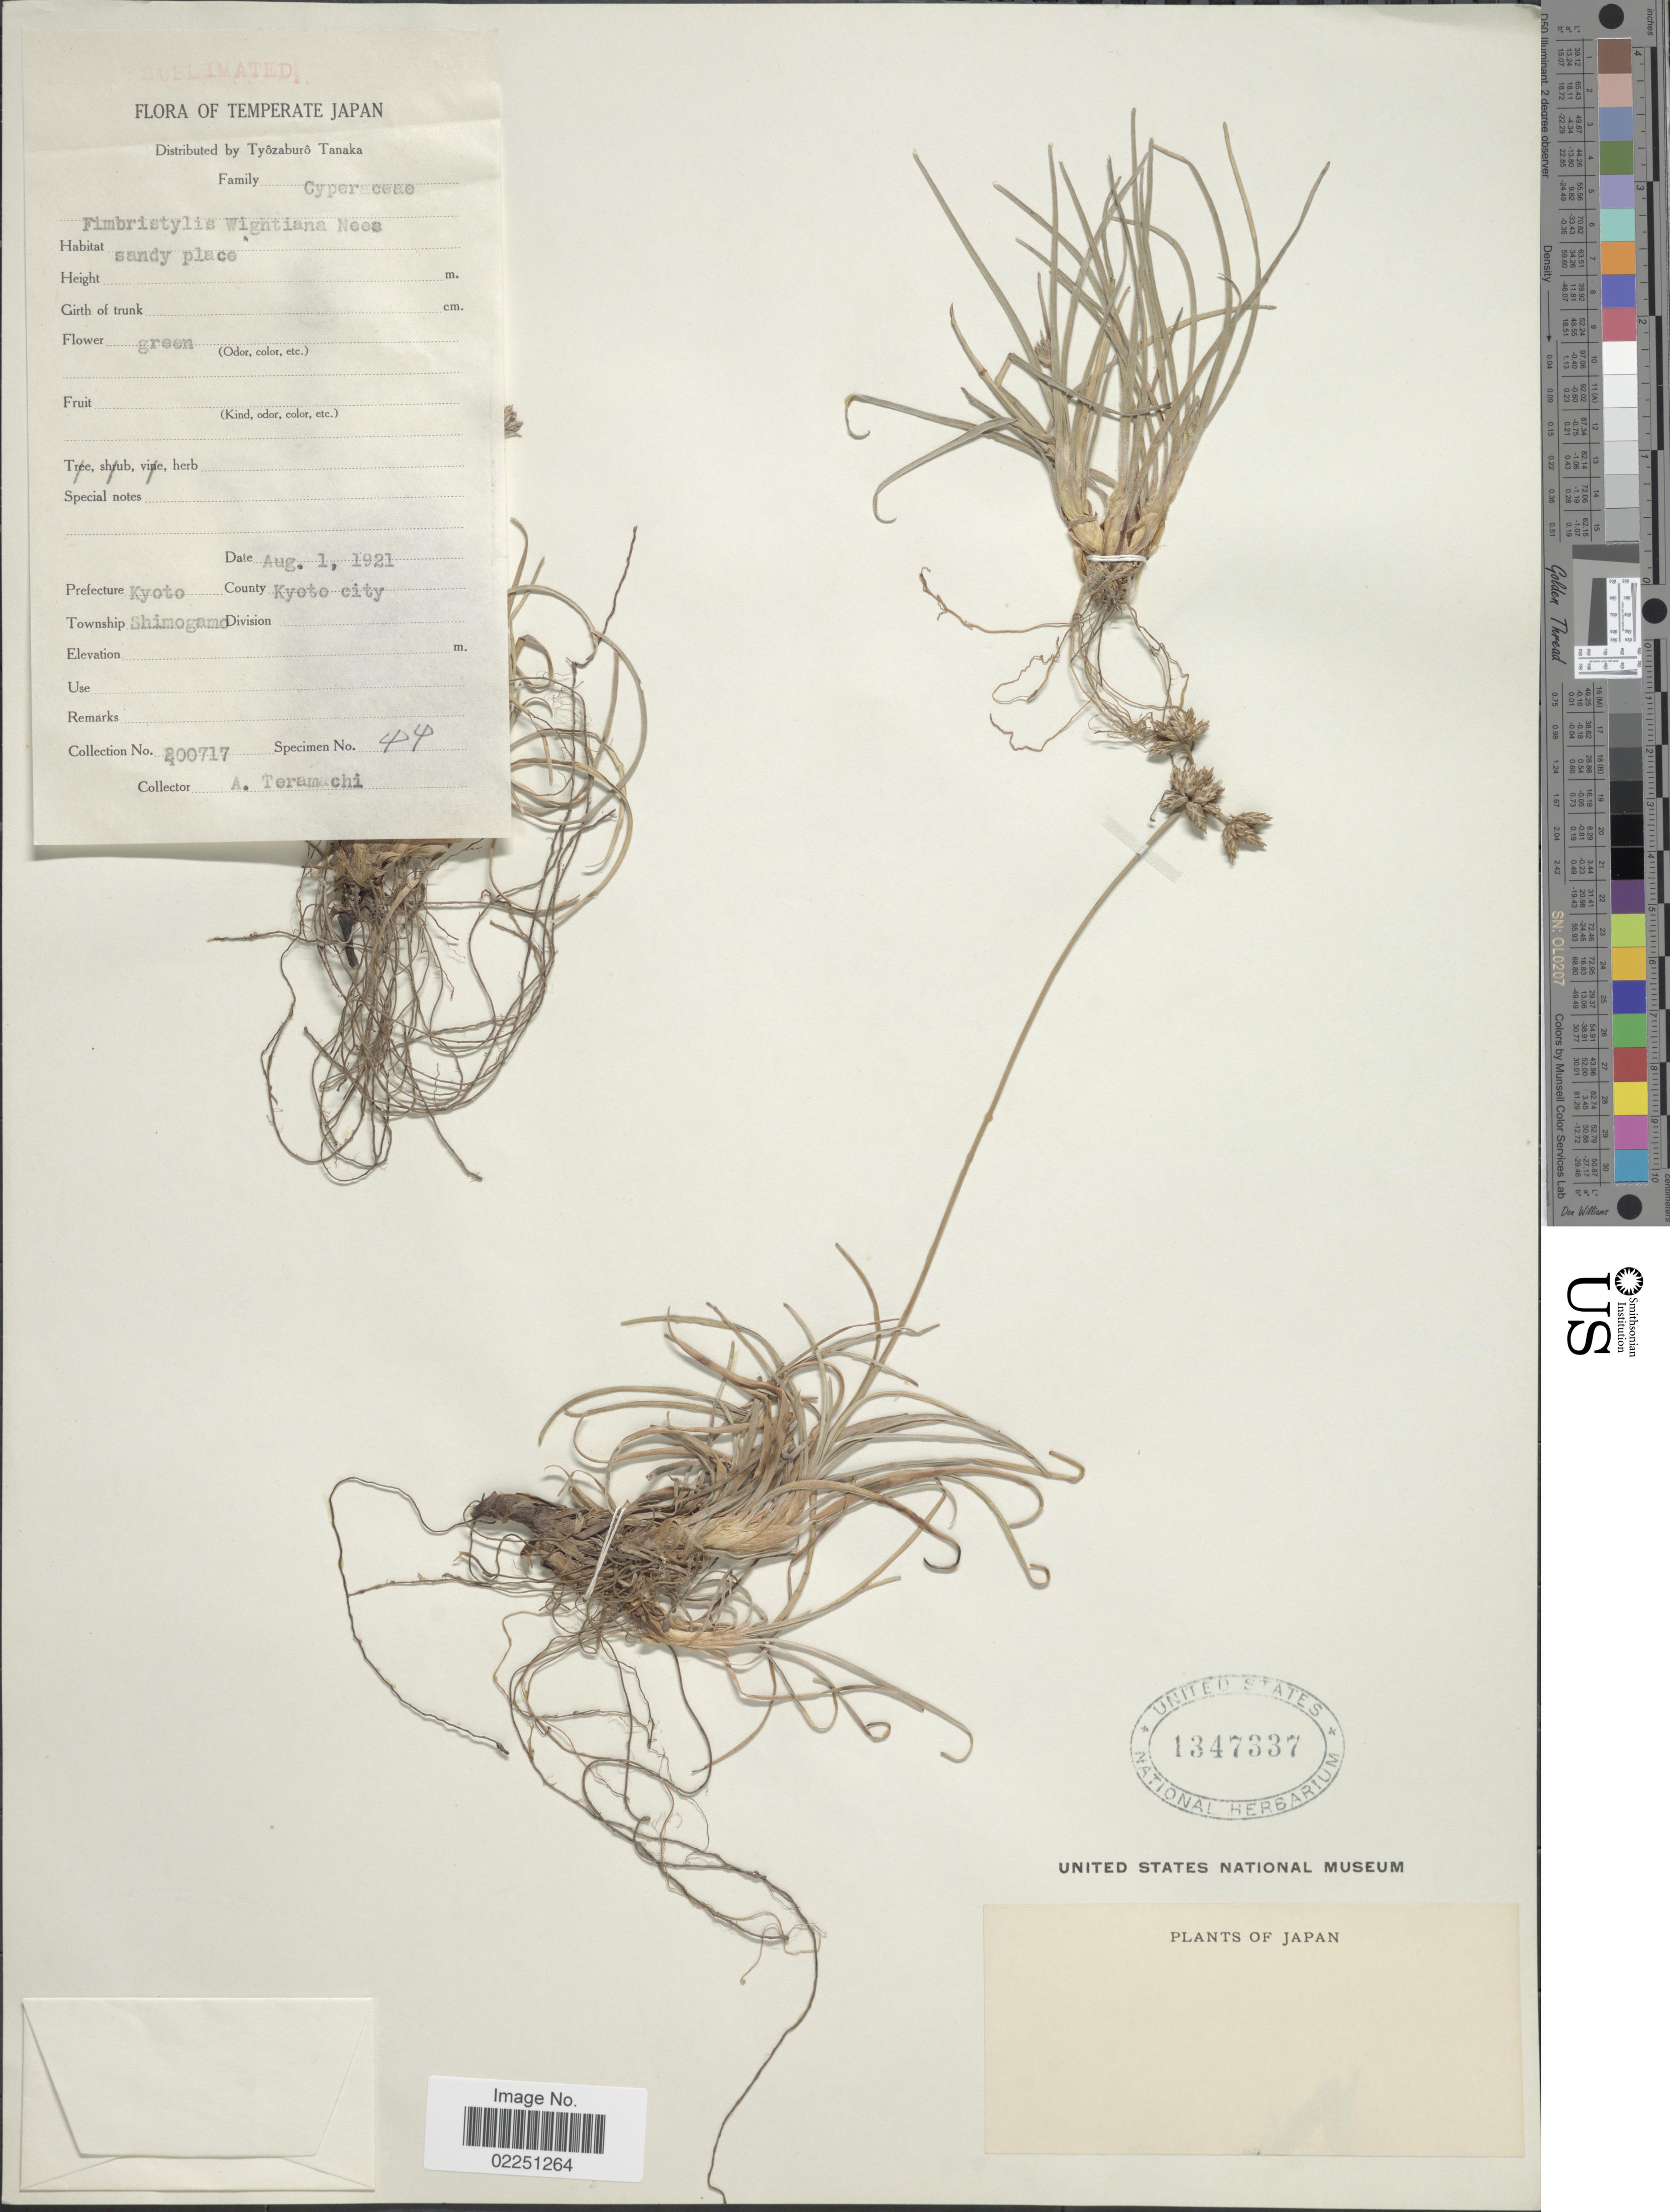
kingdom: Plantae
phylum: Tracheophyta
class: Liliopsida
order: Poales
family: Cyperaceae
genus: Fimbristylis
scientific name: Fimbristylis sericea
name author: (Poir.) R. Br.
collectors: A. Teramachi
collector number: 200717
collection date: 1921-08-01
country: Japan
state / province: Kyoto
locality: Prefecture Kyoto, County Kyoto city, Shimogamo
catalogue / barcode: US 1347337